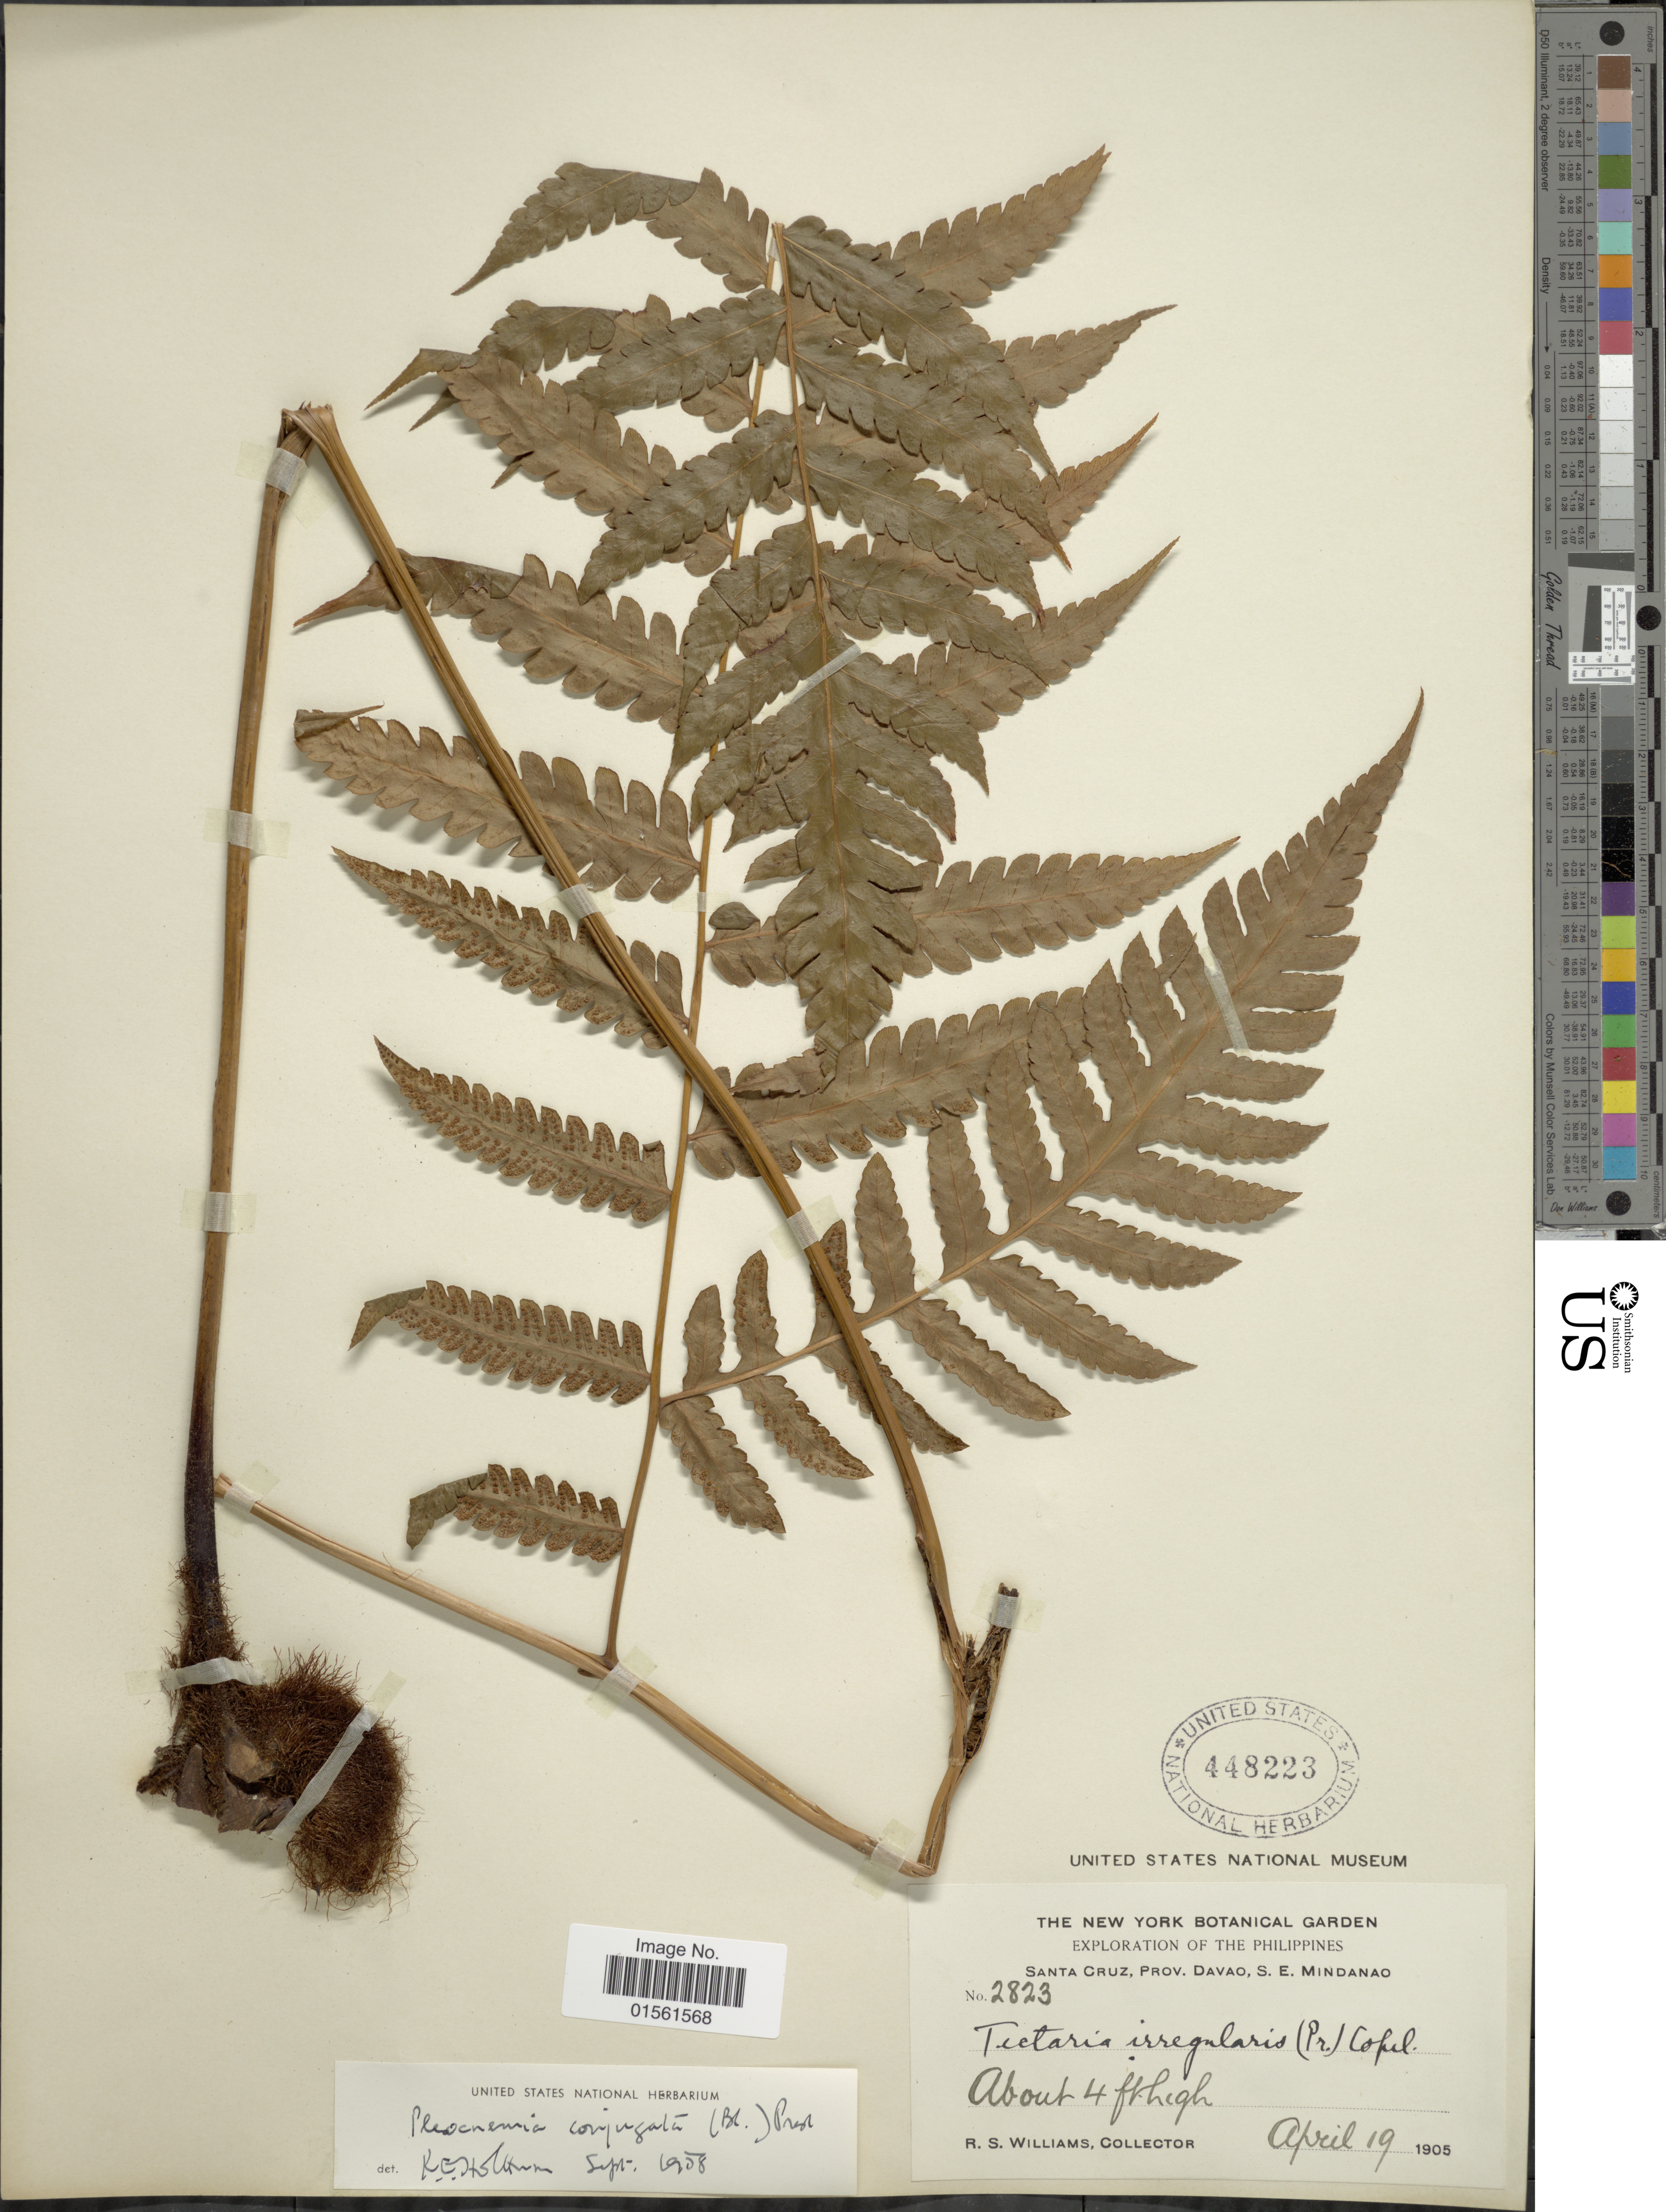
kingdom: Plantae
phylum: Tracheophyta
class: Polypodiopsida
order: Polypodiales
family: Dryopteridaceae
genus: Pleocnemia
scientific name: Pleocnemia conjugata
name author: (Blume) C. Presl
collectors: R. S. Williams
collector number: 2823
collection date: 1905-04-19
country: Philippines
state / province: Davao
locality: Santa Cruz, Prov. Davao, S.E. Mindanao.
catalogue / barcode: US 448223